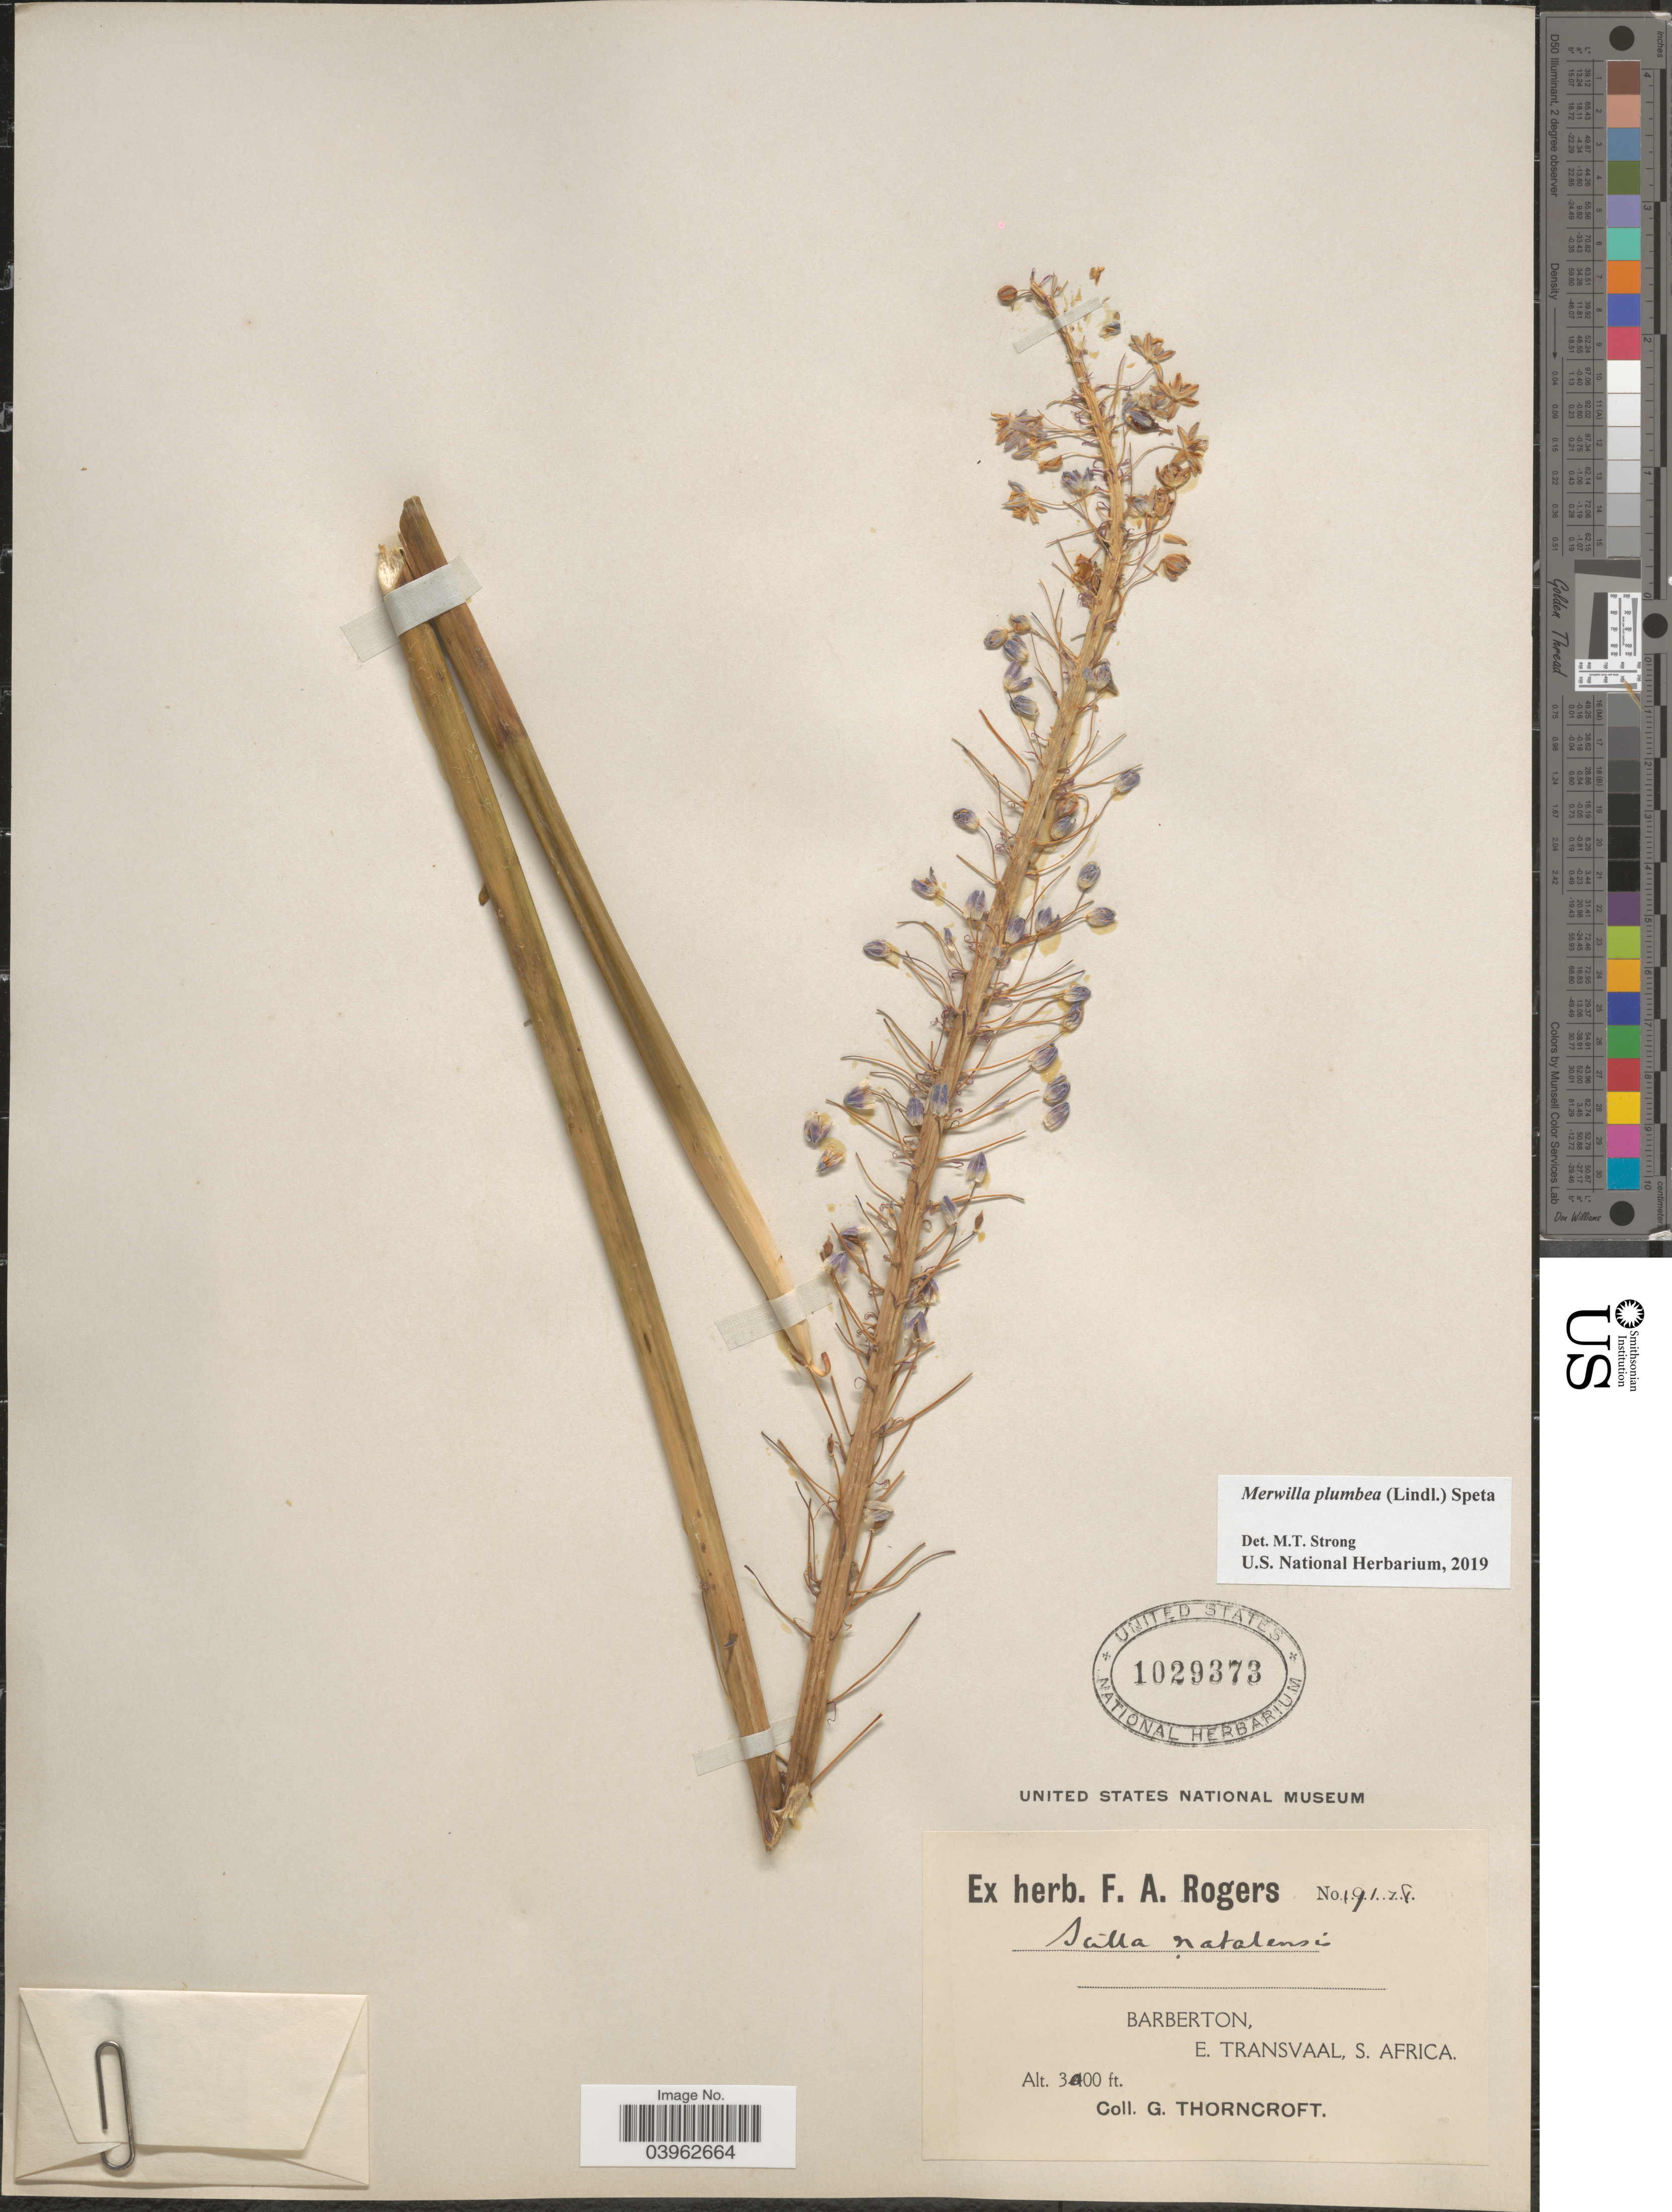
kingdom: Plantae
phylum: Tracheophyta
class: Liliopsida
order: Asparagales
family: Asparagaceae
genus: Merwilla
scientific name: Merwilla plumbea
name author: (Lindl.) Speta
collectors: G. Thorncroft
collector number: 19178*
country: South Africa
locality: Barberton, E. Transvaal.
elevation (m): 914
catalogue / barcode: US 1029373